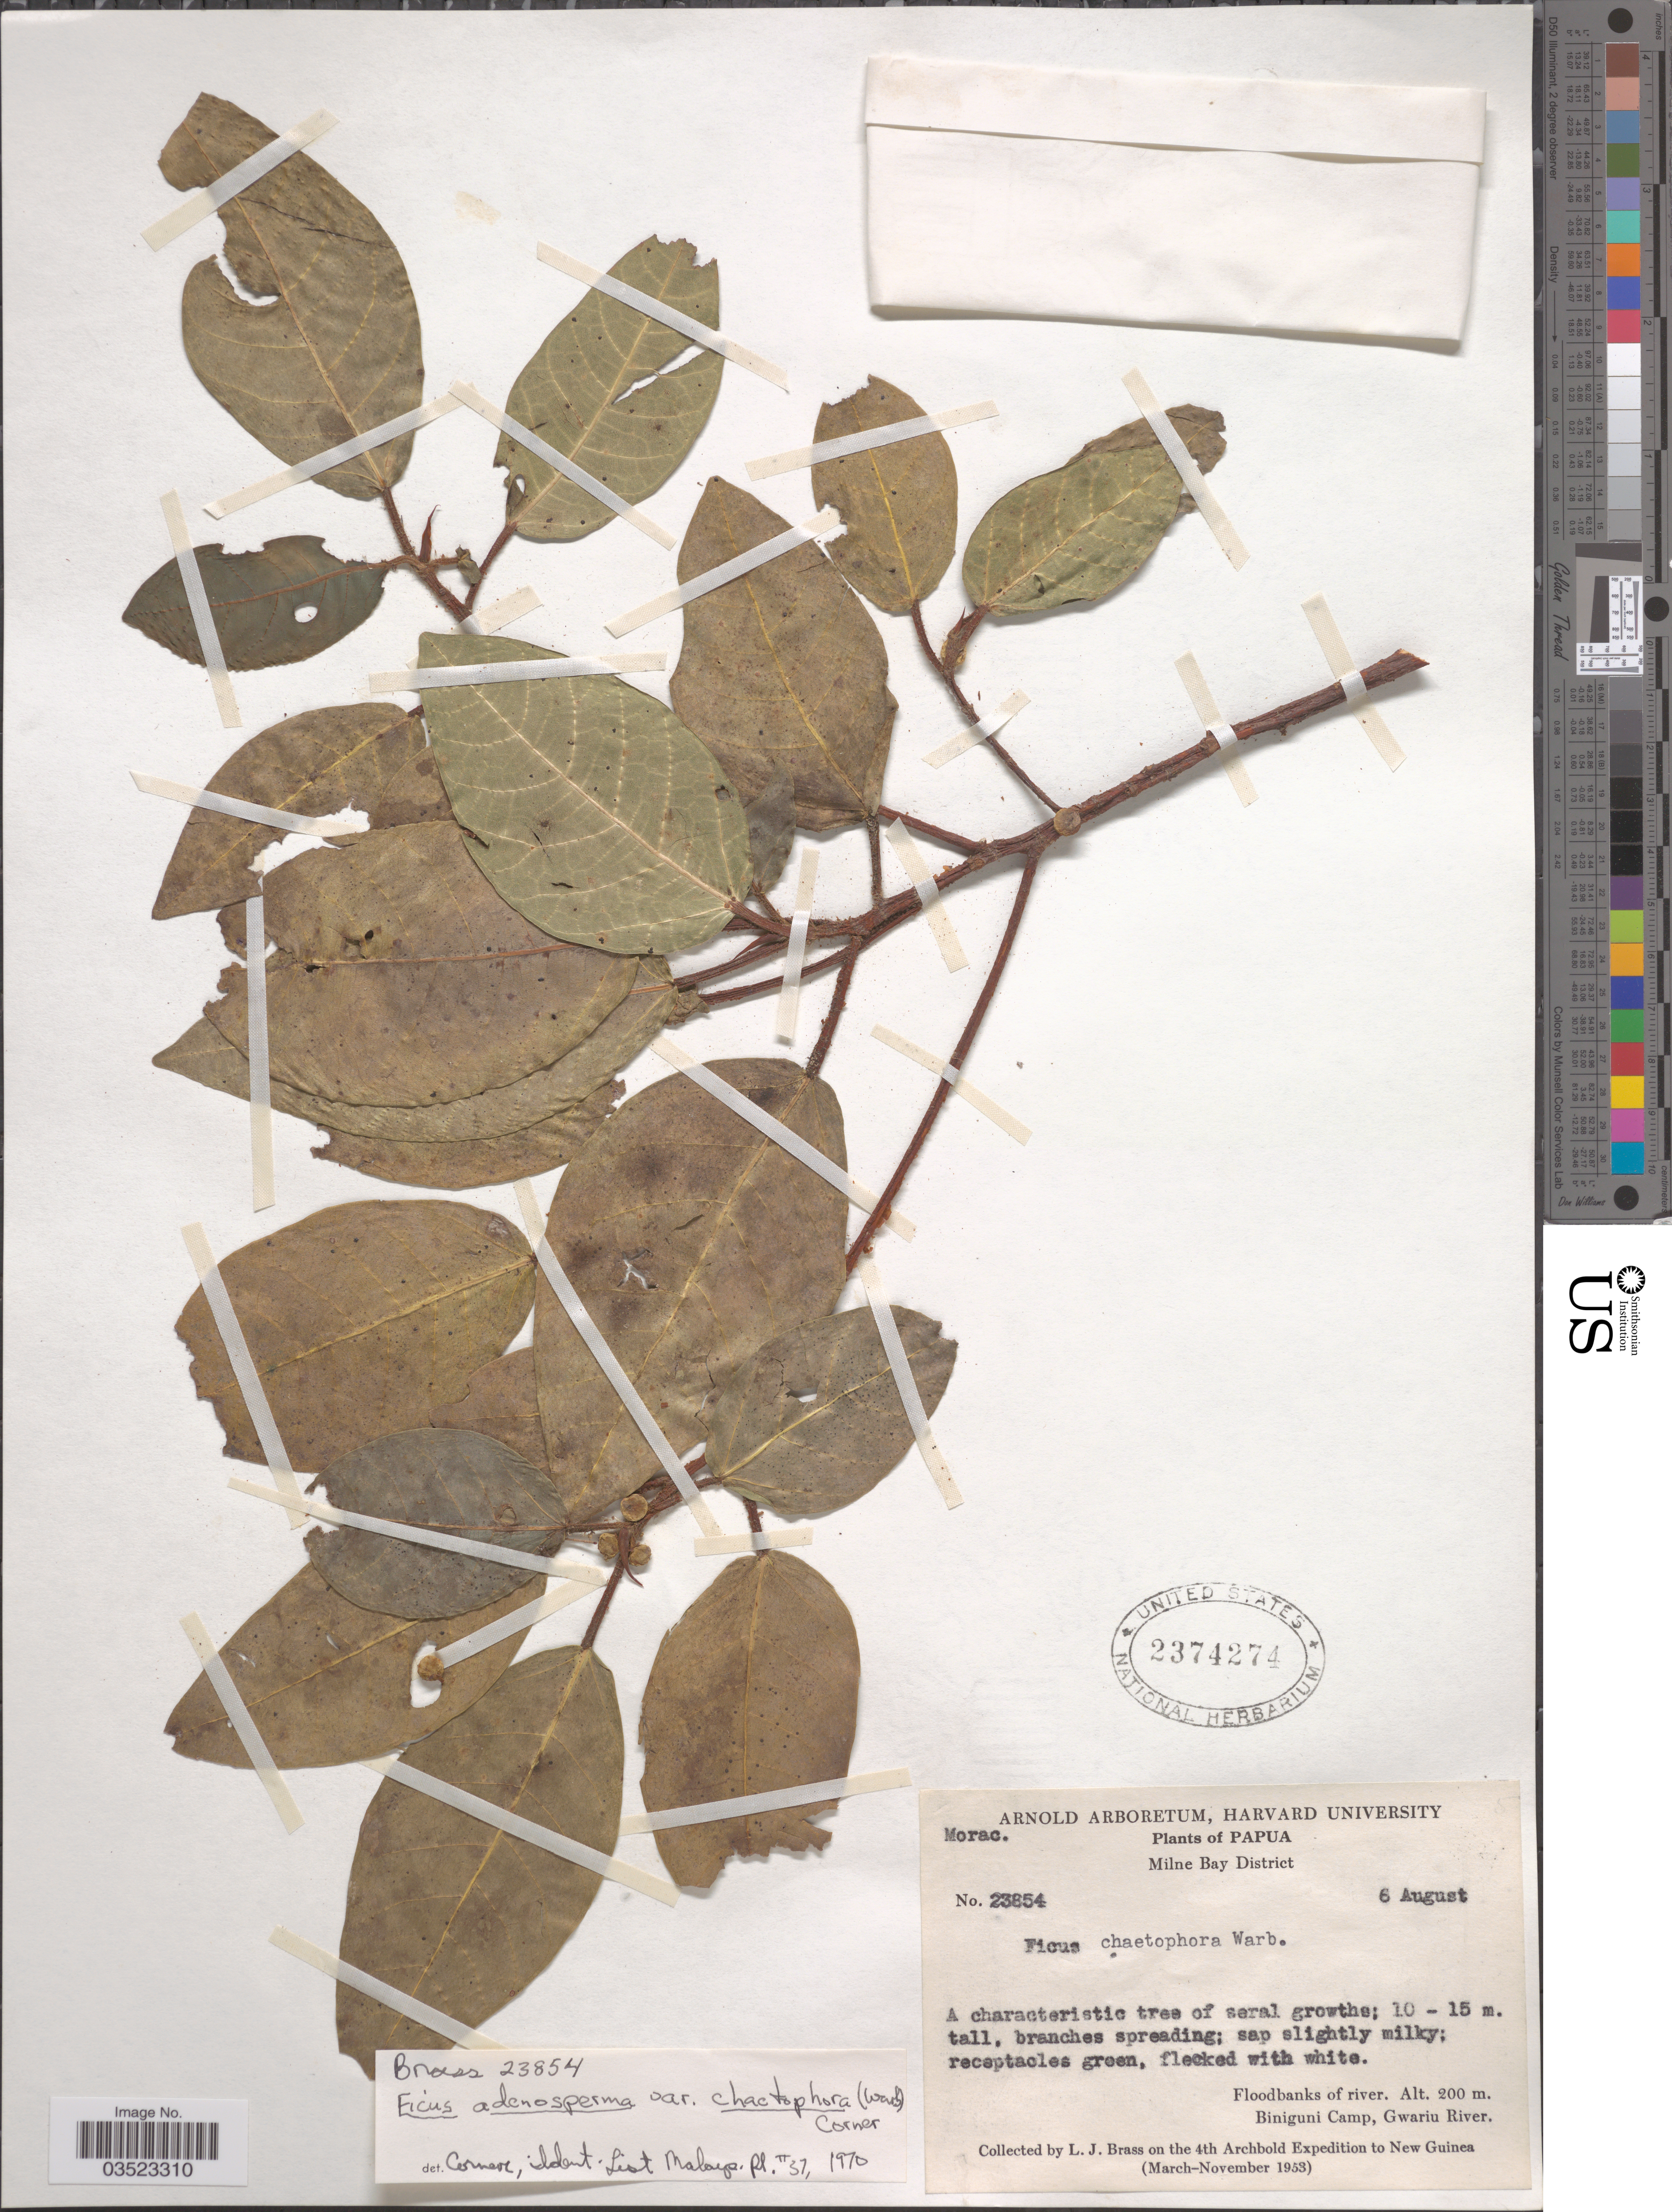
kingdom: Plantae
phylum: Tracheophyta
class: Magnoliopsida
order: Rosales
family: Moraceae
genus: Ficus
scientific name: Ficus adenosperma var. chaetophora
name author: (Warb.) Corner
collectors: L. J. Brass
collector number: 23854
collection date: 1953-08-06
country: Papua New Guinea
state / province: Milne Bay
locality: Papua. Milne Bay District. Floodbanks of river. Biniguni Camp, Gwariu River. The 4th Archbold Expedition to New Guinea (March-November 1953).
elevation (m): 200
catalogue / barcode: US 2374274